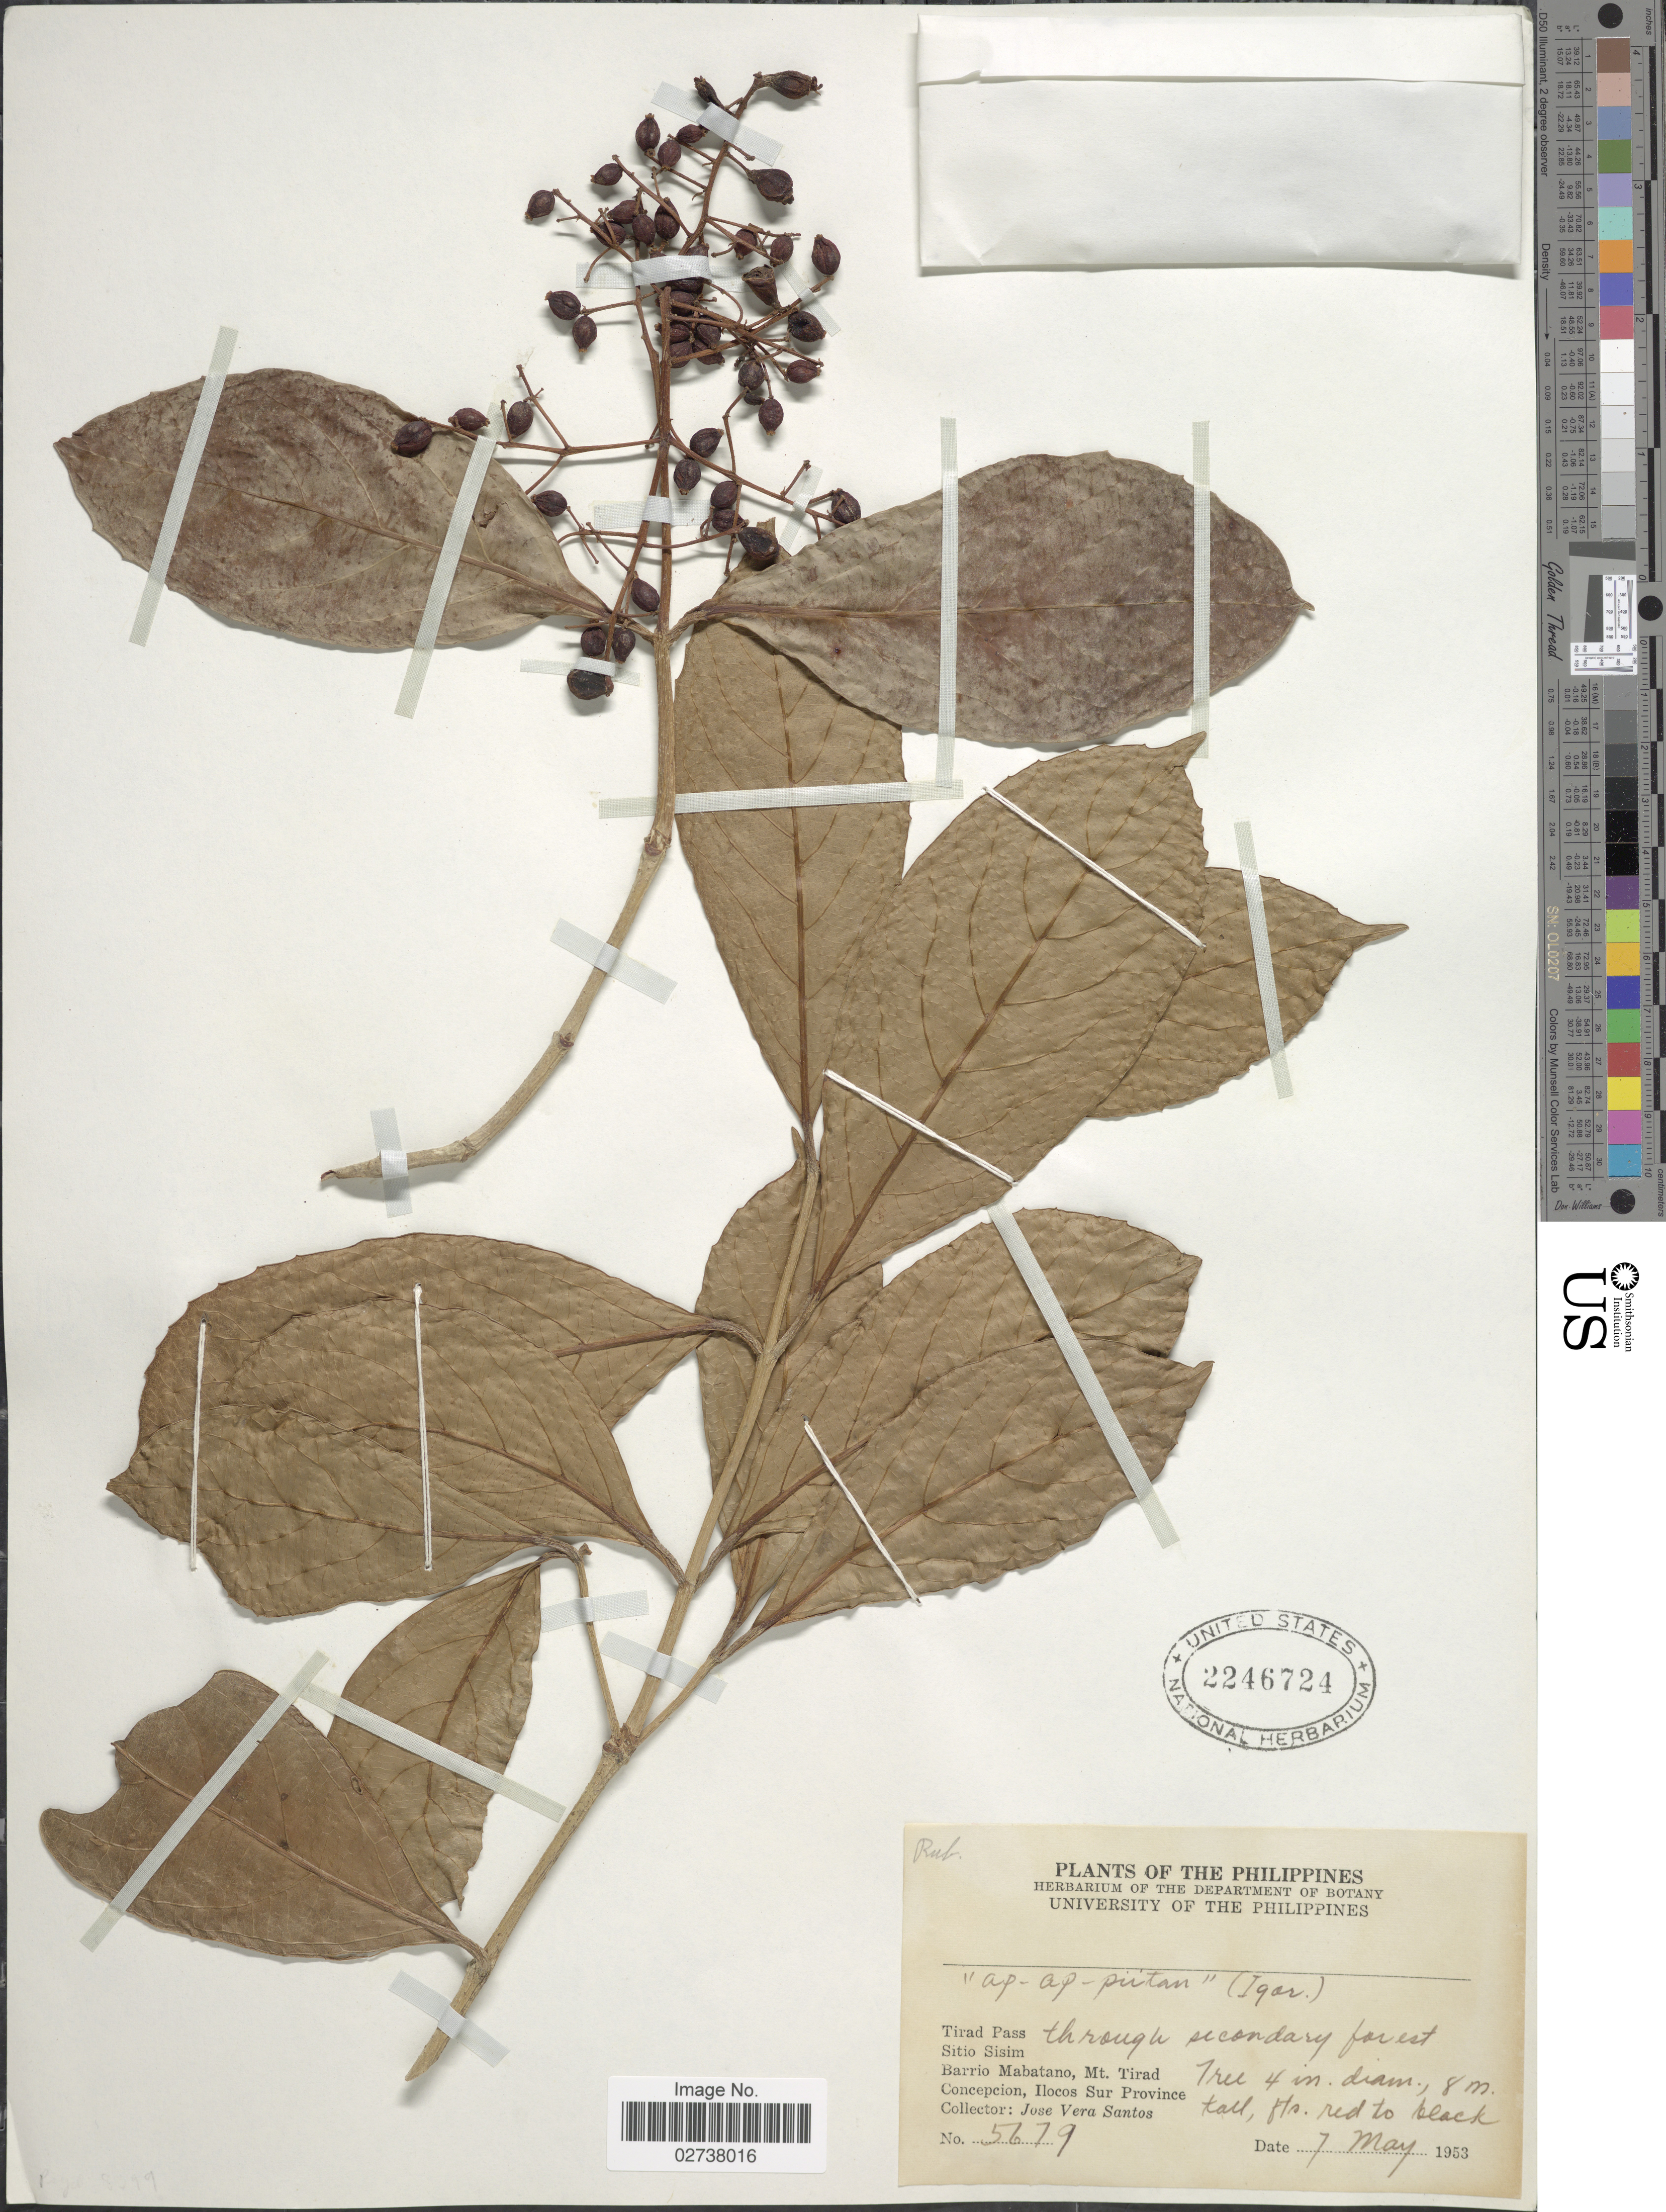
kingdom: Plantae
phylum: Tracheophyta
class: Magnoliopsida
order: Gentianales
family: Rubiaceae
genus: Psychotria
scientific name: Psychotria sp.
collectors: J. Santos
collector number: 5679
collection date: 1953-05-07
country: Philippines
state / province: Ilocos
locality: Barrio Mabatano, Mt. Tirad, Concepcion, Ilocos Sur Province.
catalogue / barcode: US 2246724